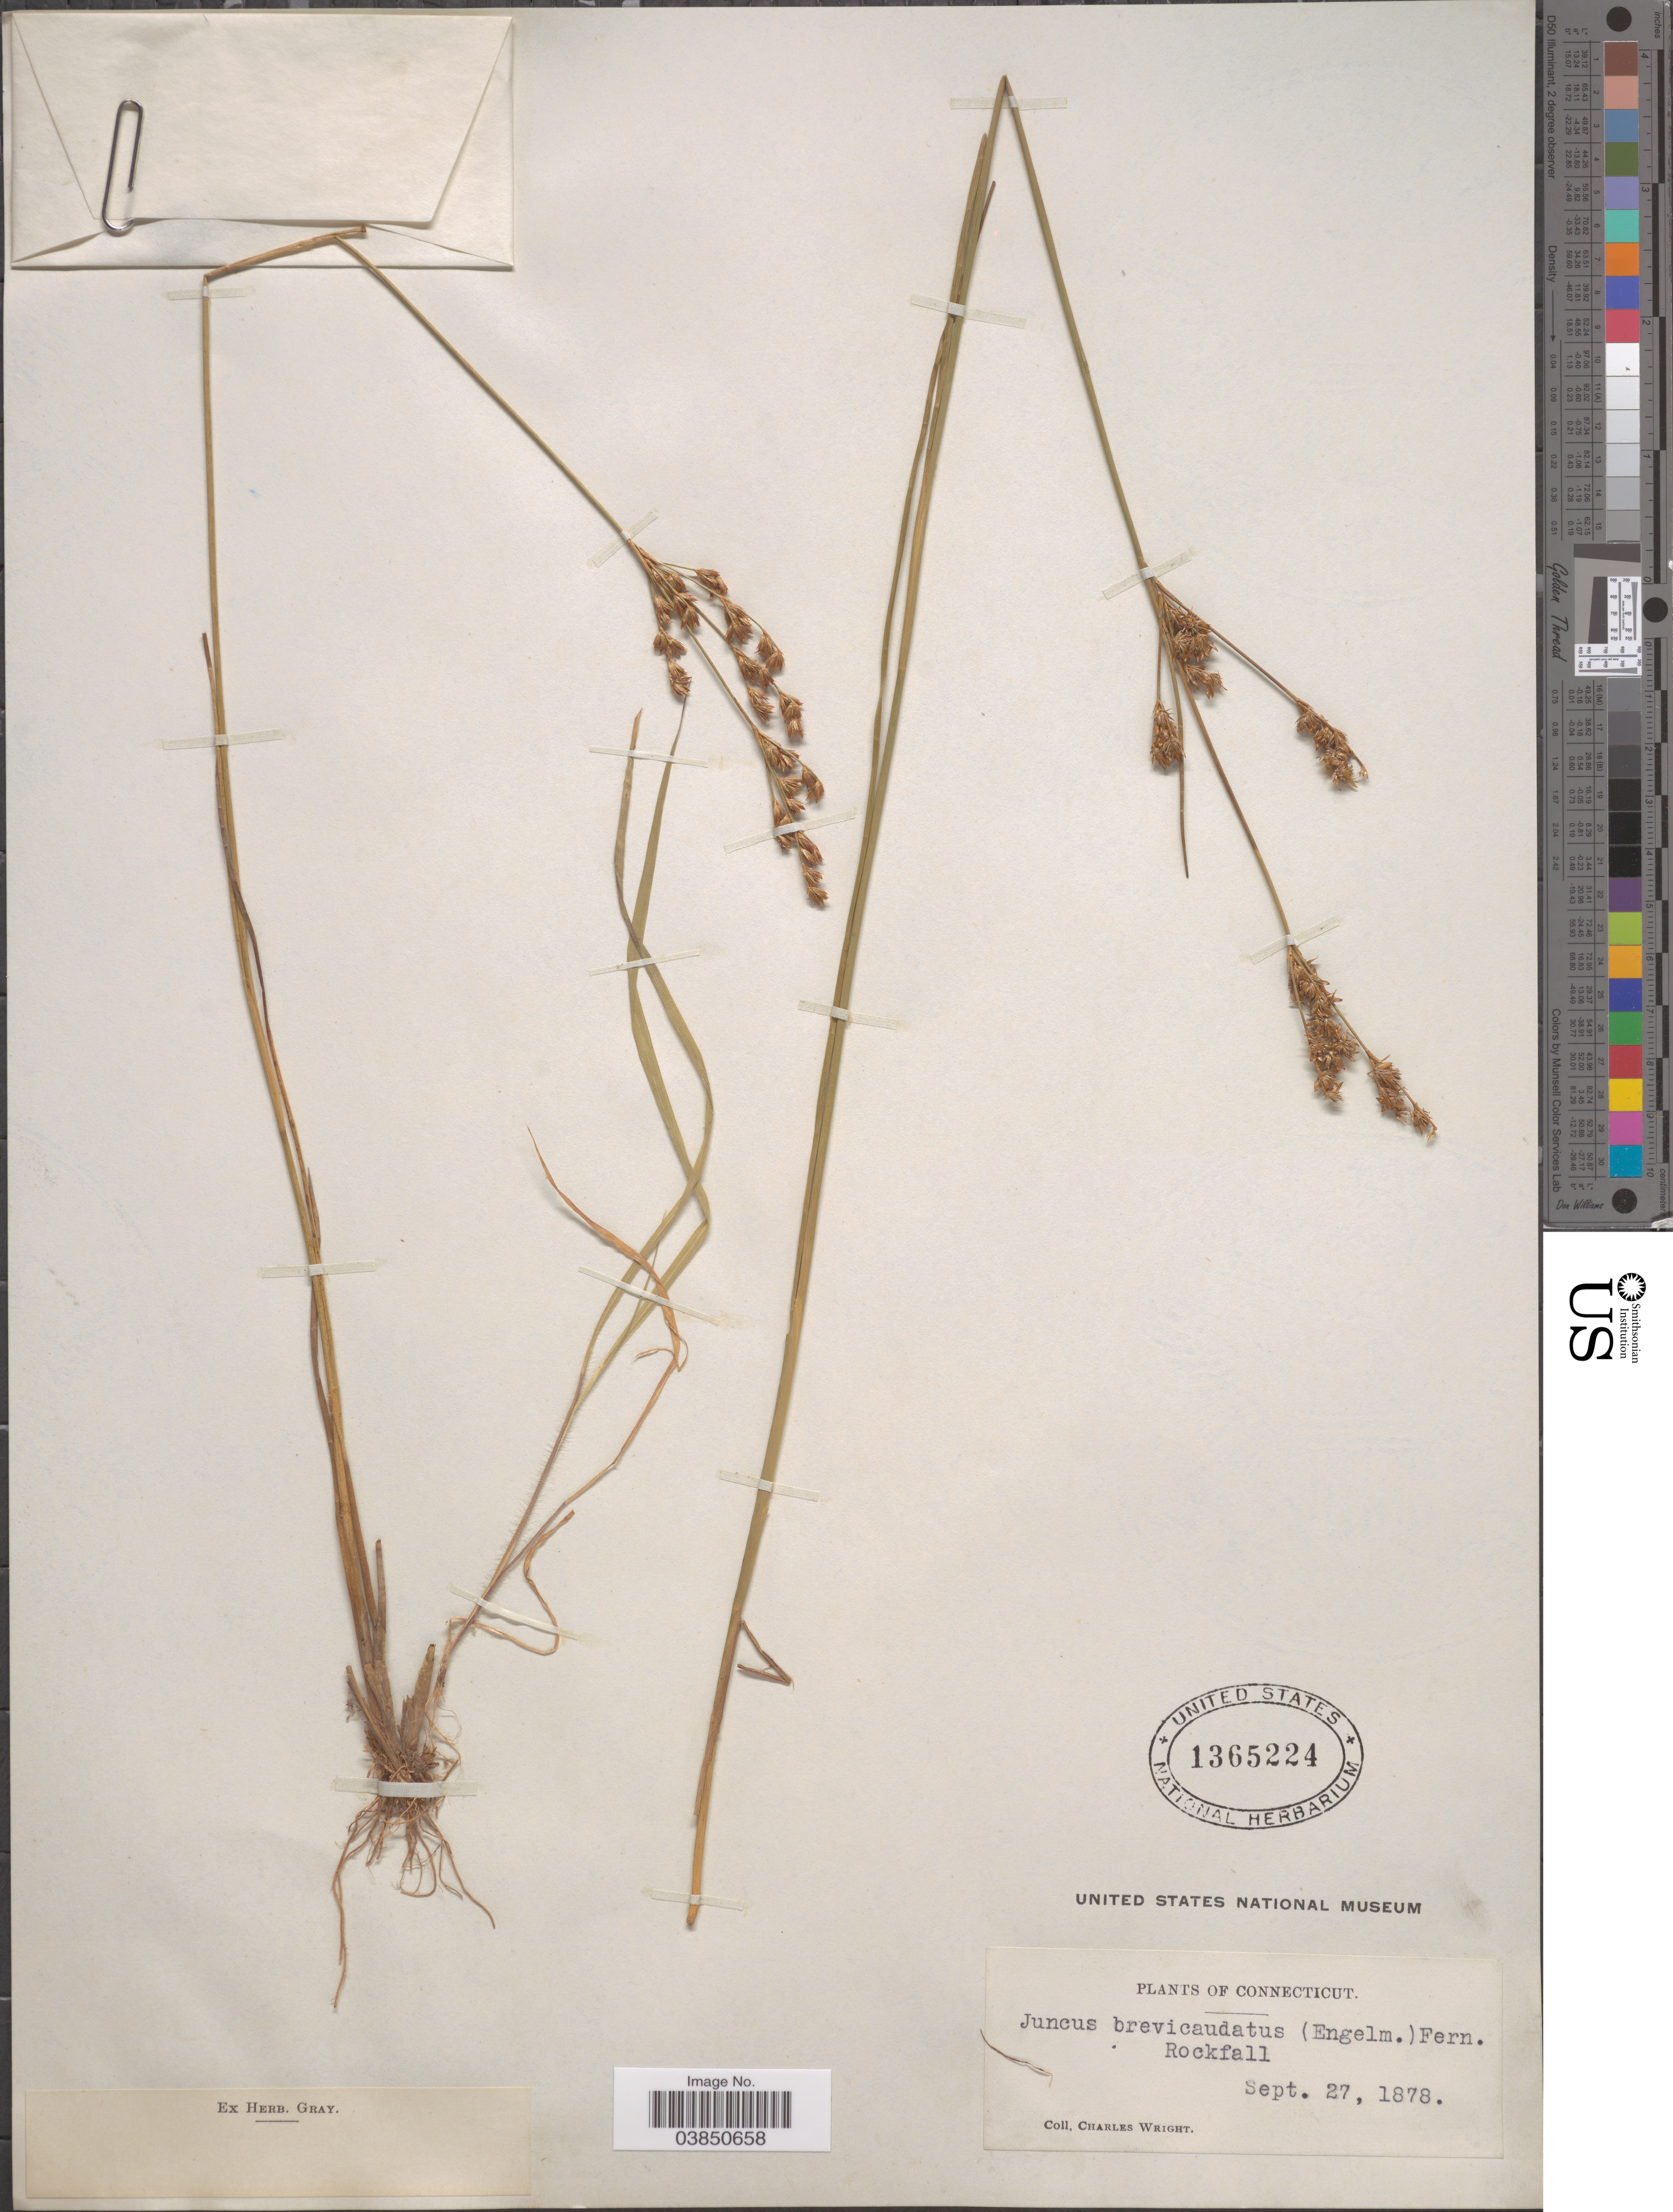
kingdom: Plantae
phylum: Tracheophyta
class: Liliopsida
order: Poales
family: Juncaceae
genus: Juncus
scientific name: Juncus brevicaudatus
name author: (Engelm.) Fernald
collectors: C. Wright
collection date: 1878-09-27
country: United States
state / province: Connecticut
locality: Rockfall.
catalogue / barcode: US 1365224